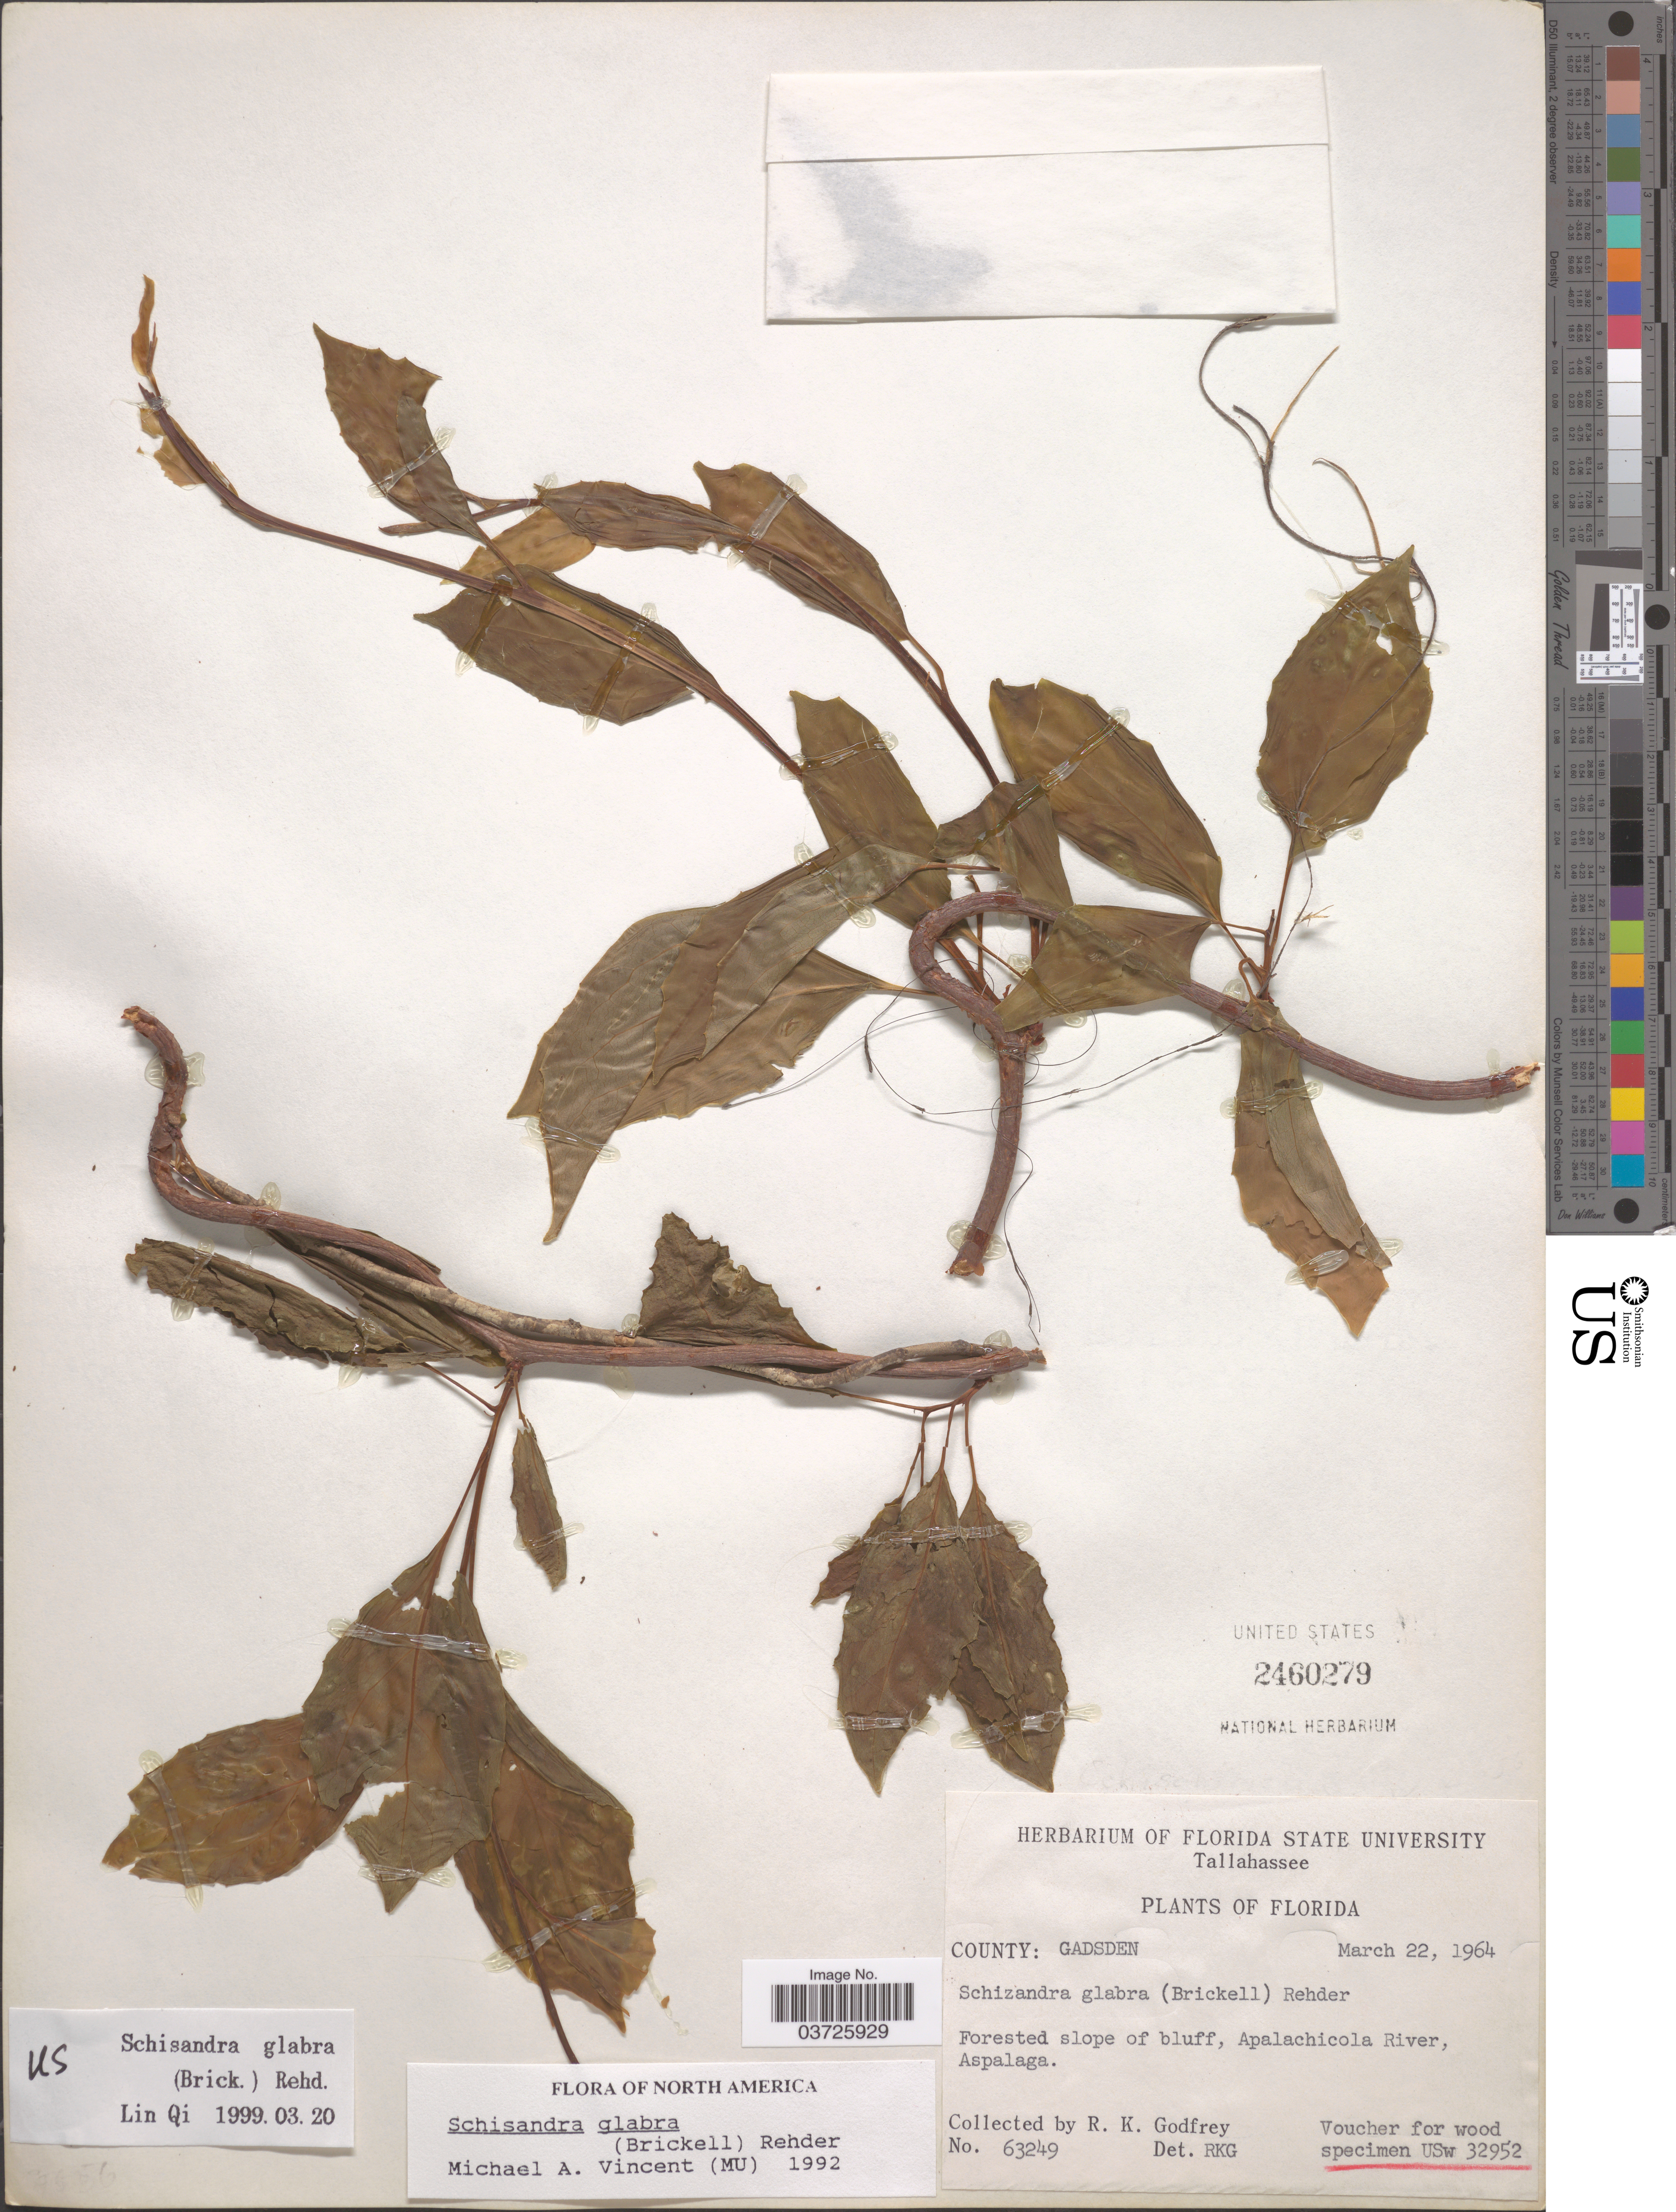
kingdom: Plantae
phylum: Tracheophyta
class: Magnoliopsida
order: Austrobaileyales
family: Schisandraceae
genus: Schisandra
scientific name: Schisandra glabra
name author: (Brickell) Rehder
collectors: R. K. Godfrey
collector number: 63249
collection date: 1964-03-22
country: United States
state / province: Florida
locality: Tallahassee. County: Gadsden. Forested slope of bluff, Apalachicola River, Aspalaga.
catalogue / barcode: US 2460279